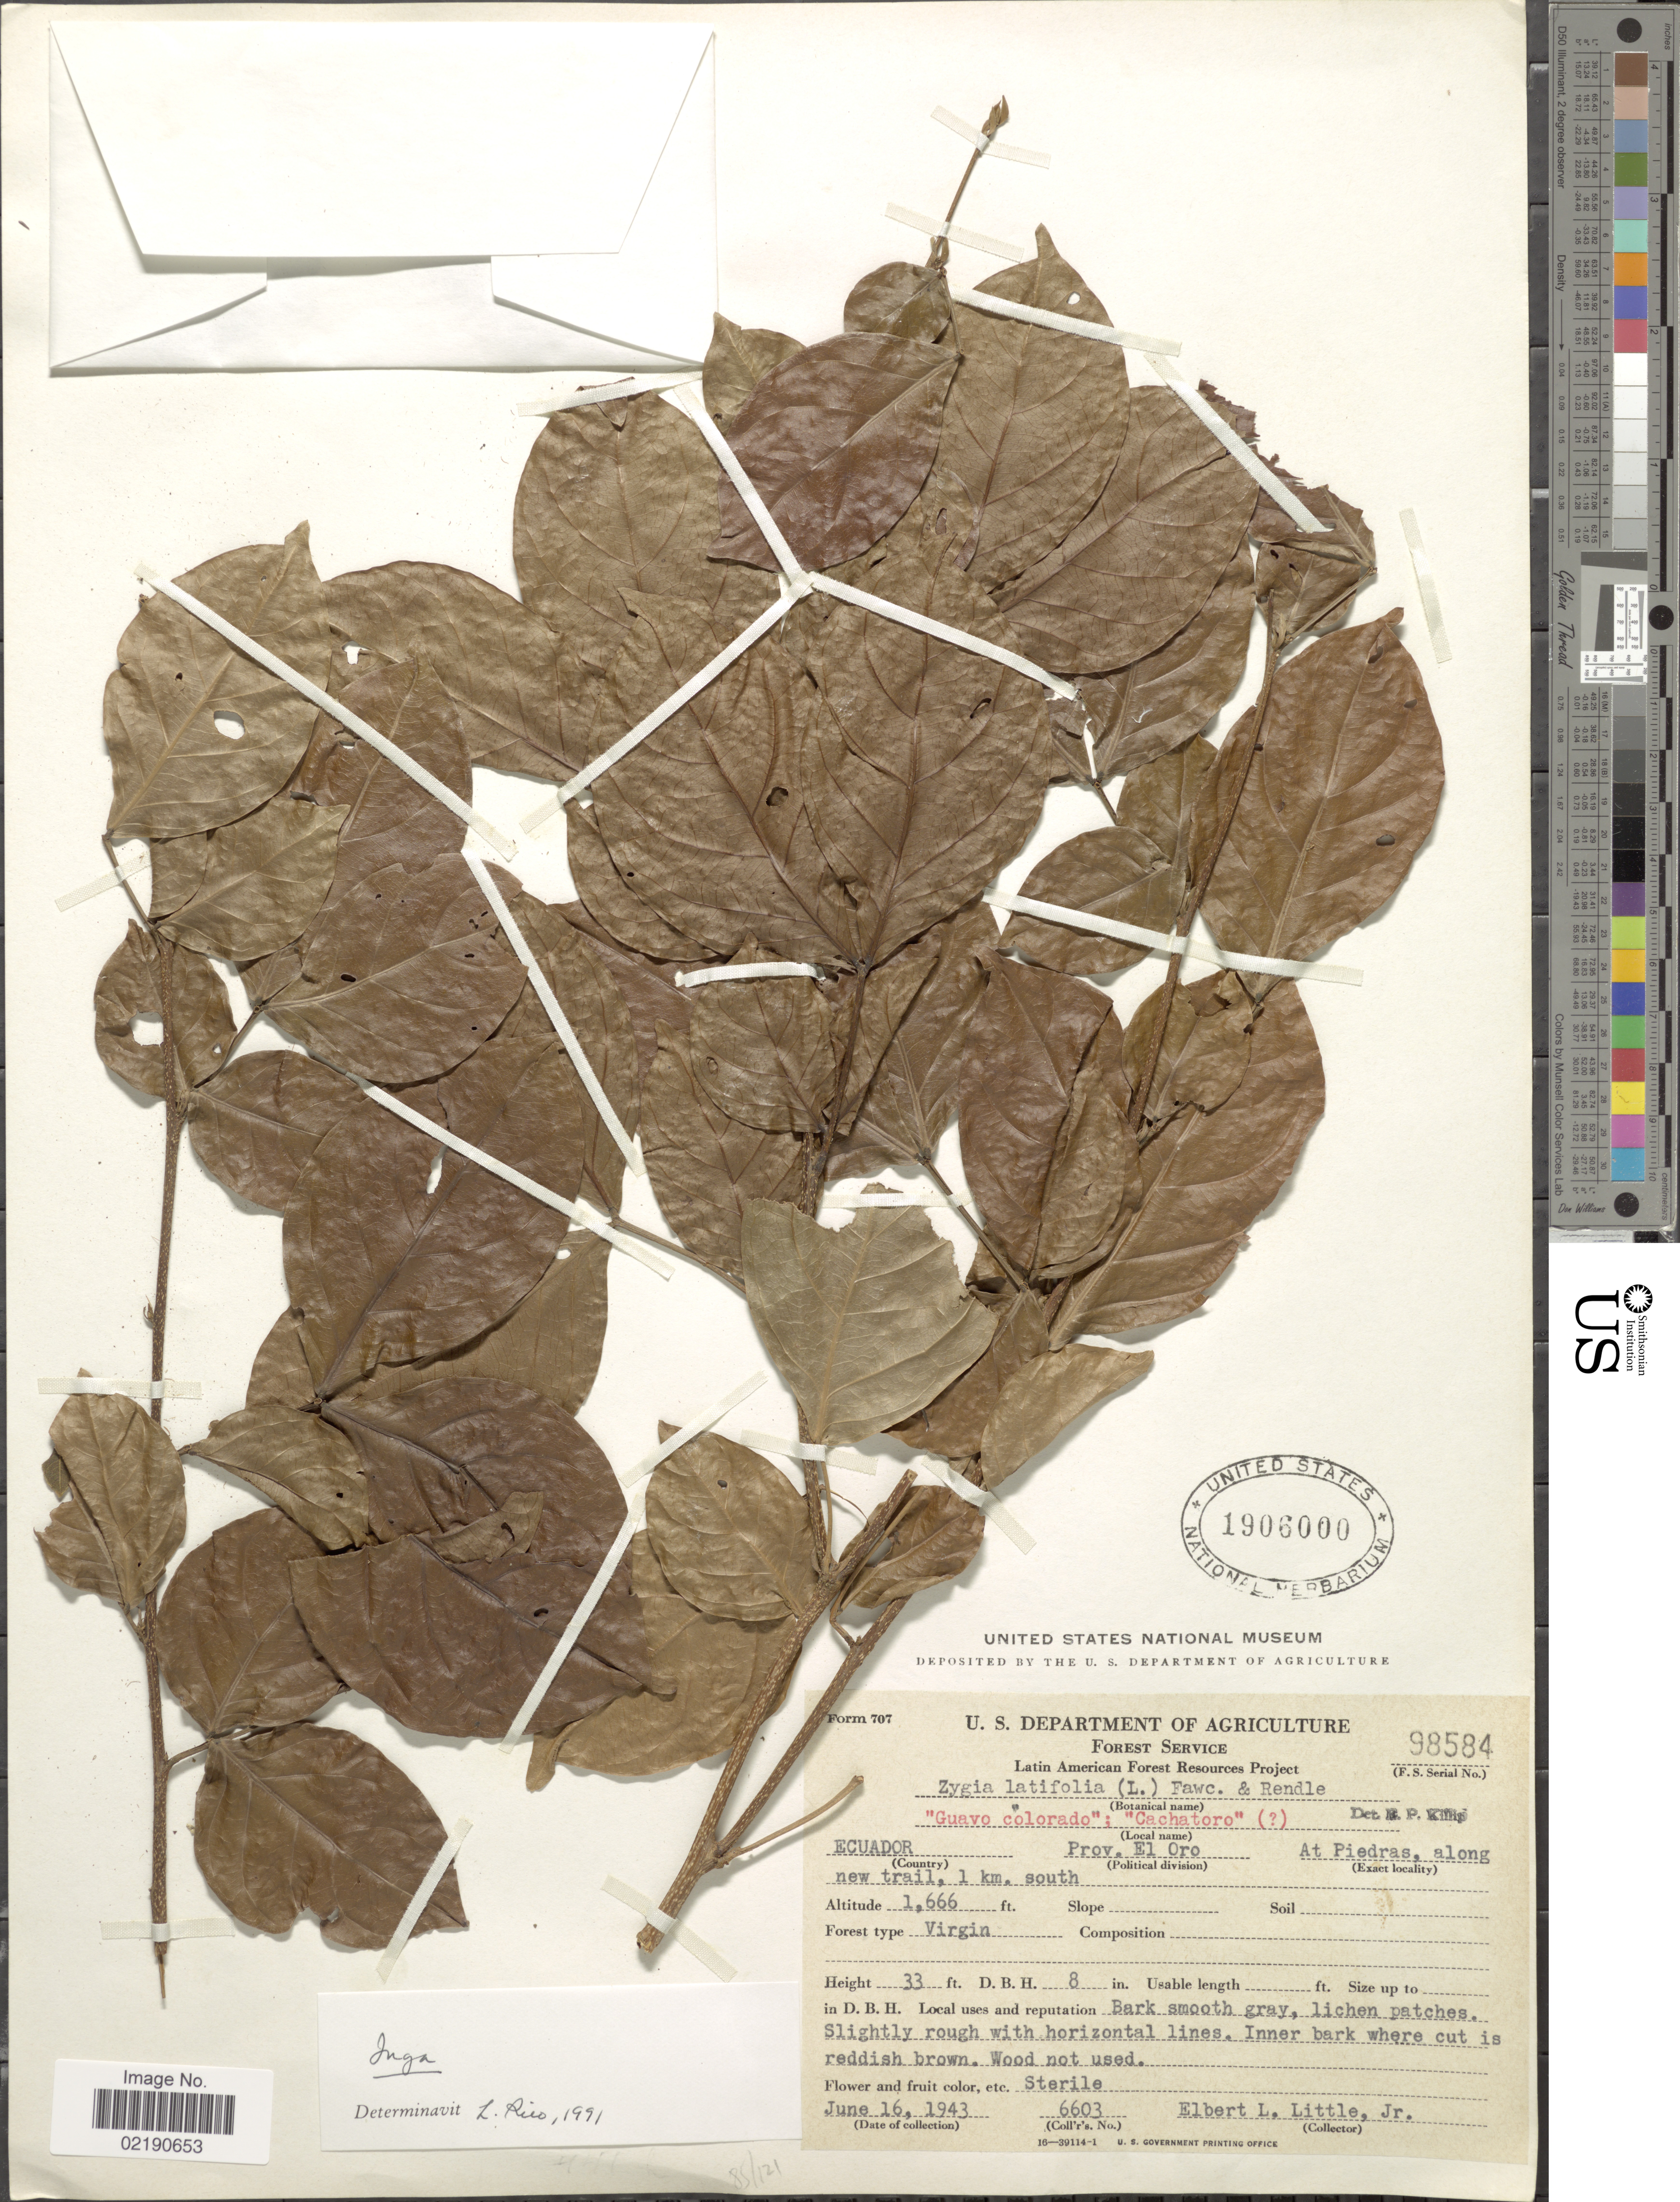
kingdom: Plantae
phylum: Tracheophyta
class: Magnoliopsida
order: Fabales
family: Fabaceae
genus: Inga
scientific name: Inga sp.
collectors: E. L. Little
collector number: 6603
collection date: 1943-06-16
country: Ecuador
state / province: El Oro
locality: At Piedras, along new trail, 1 km south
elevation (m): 508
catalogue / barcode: US 1906000